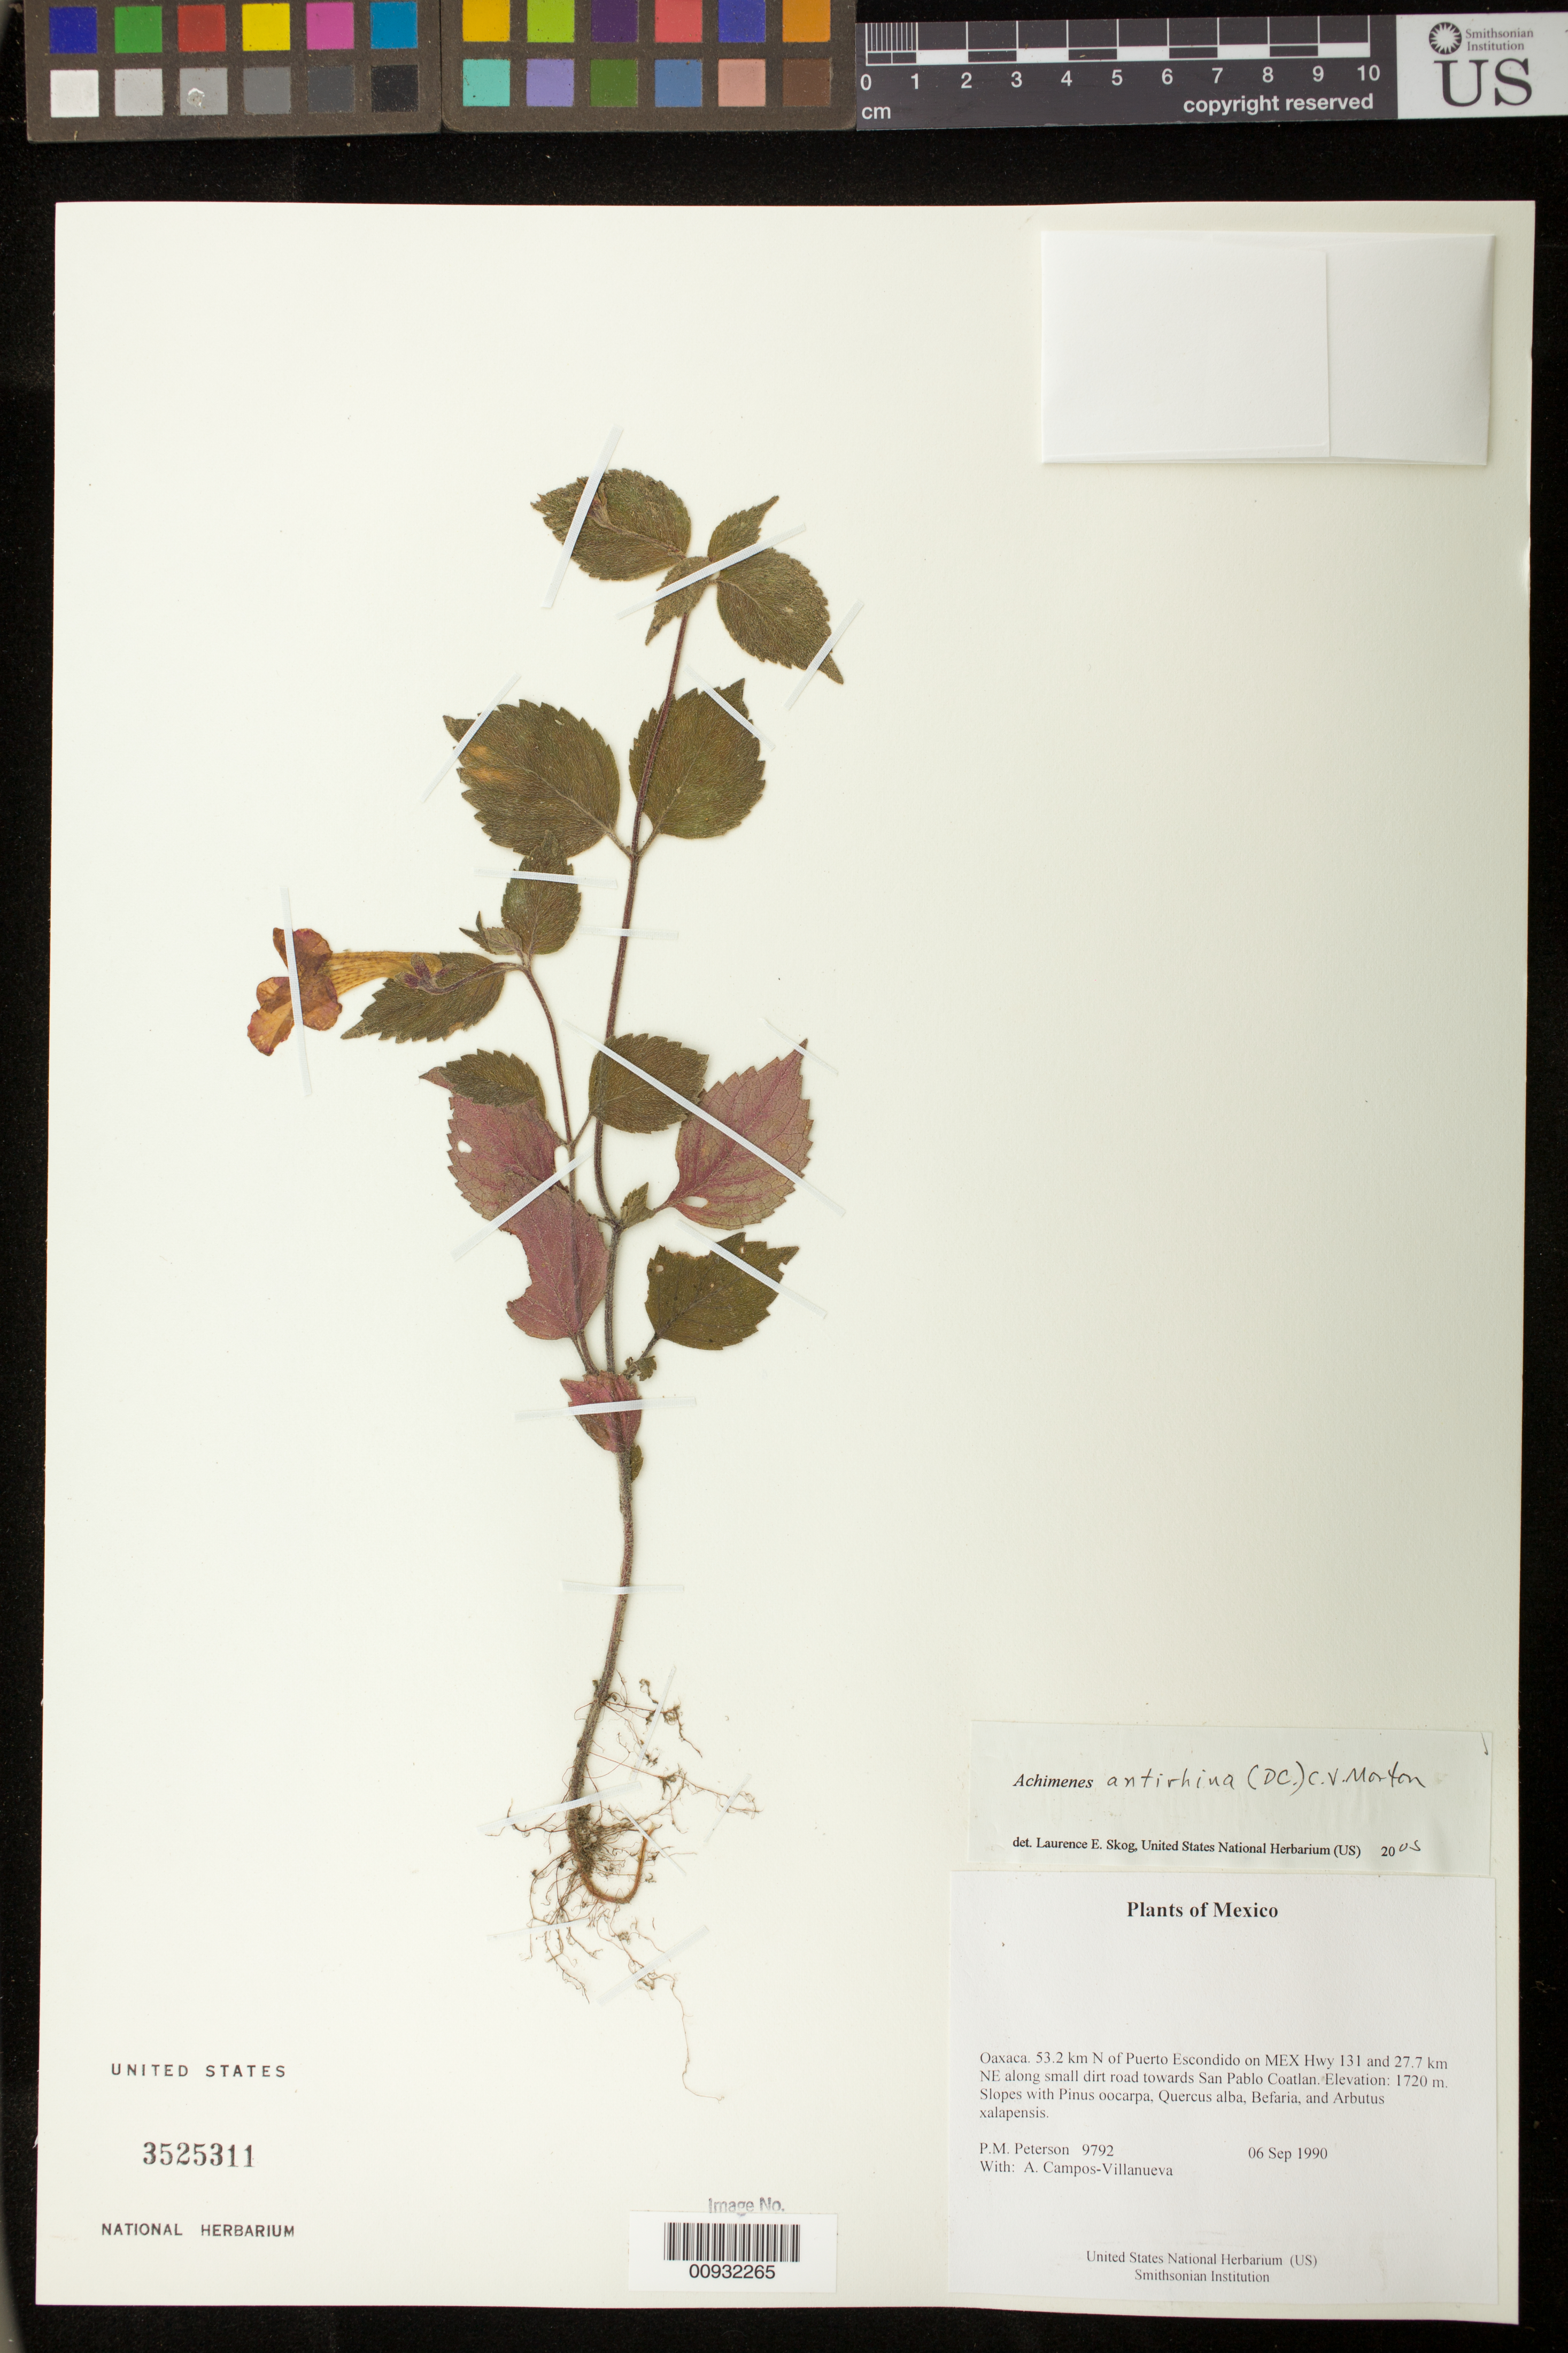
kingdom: Plantae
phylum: Tracheophyta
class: Magnoliopsida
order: Lamiales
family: Gesneriaceae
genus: Achimenes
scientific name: Achimenes antirrhina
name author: (DC.) C.V. Morton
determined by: Skog, Laurence E.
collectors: P. M. Peterson & A. Campos-Villanueva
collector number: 09792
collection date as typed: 06 Sep 1990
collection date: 1990-09-06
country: Mexico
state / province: Oaxaca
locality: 53.2 km N of Puerto Escondido on MEX Hwy 131 and 27.7 km NE along small dirt road towards San Pablo Coatlan.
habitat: Slopes with Pinus oocarpa, Quercus alba, Befaria, and Arbutus xalapensis.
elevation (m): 1720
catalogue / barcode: US 3525311